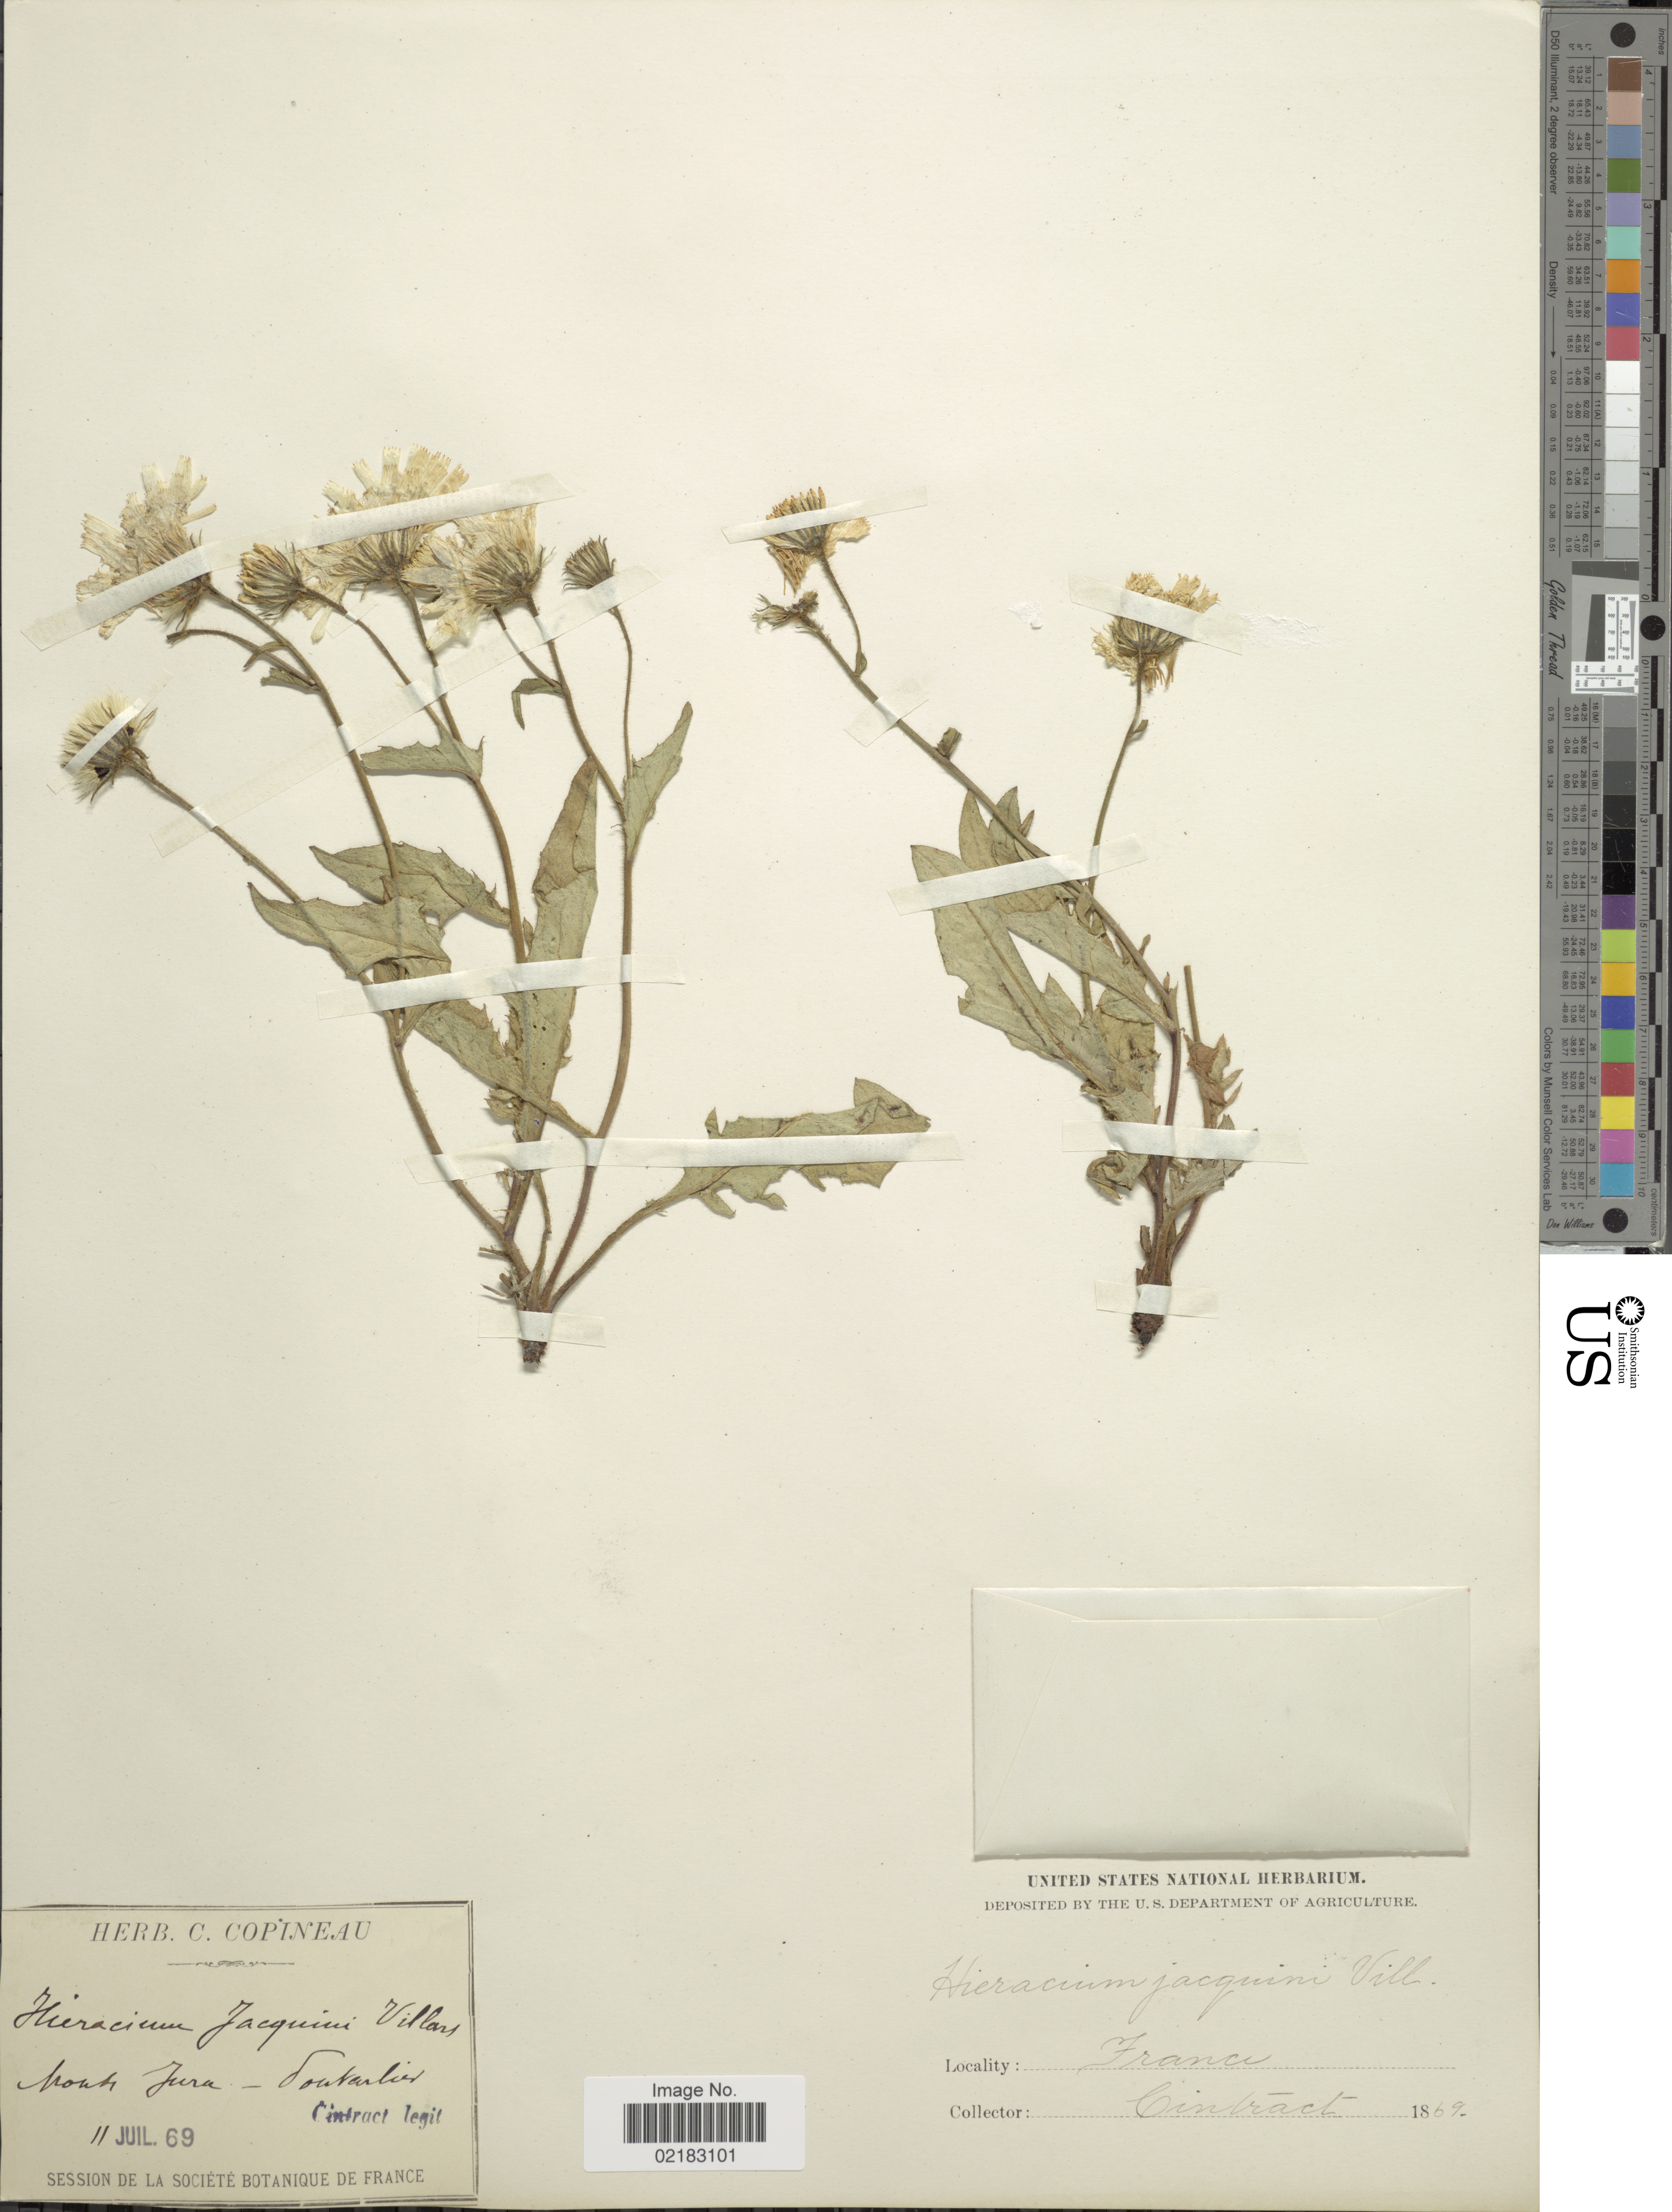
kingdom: Plantae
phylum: Tracheophyta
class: Magnoliopsida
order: Asterales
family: Asteraceae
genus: Hieracium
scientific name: Hieracium humile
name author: Jacq.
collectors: Cintract, --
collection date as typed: Transcribed d/m/y: 11/7/69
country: France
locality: Monts Jura - Pontarlier.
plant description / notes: Corrected "France, Houth Jura- Southarlio" to "Monts Jura - Pontarlier."